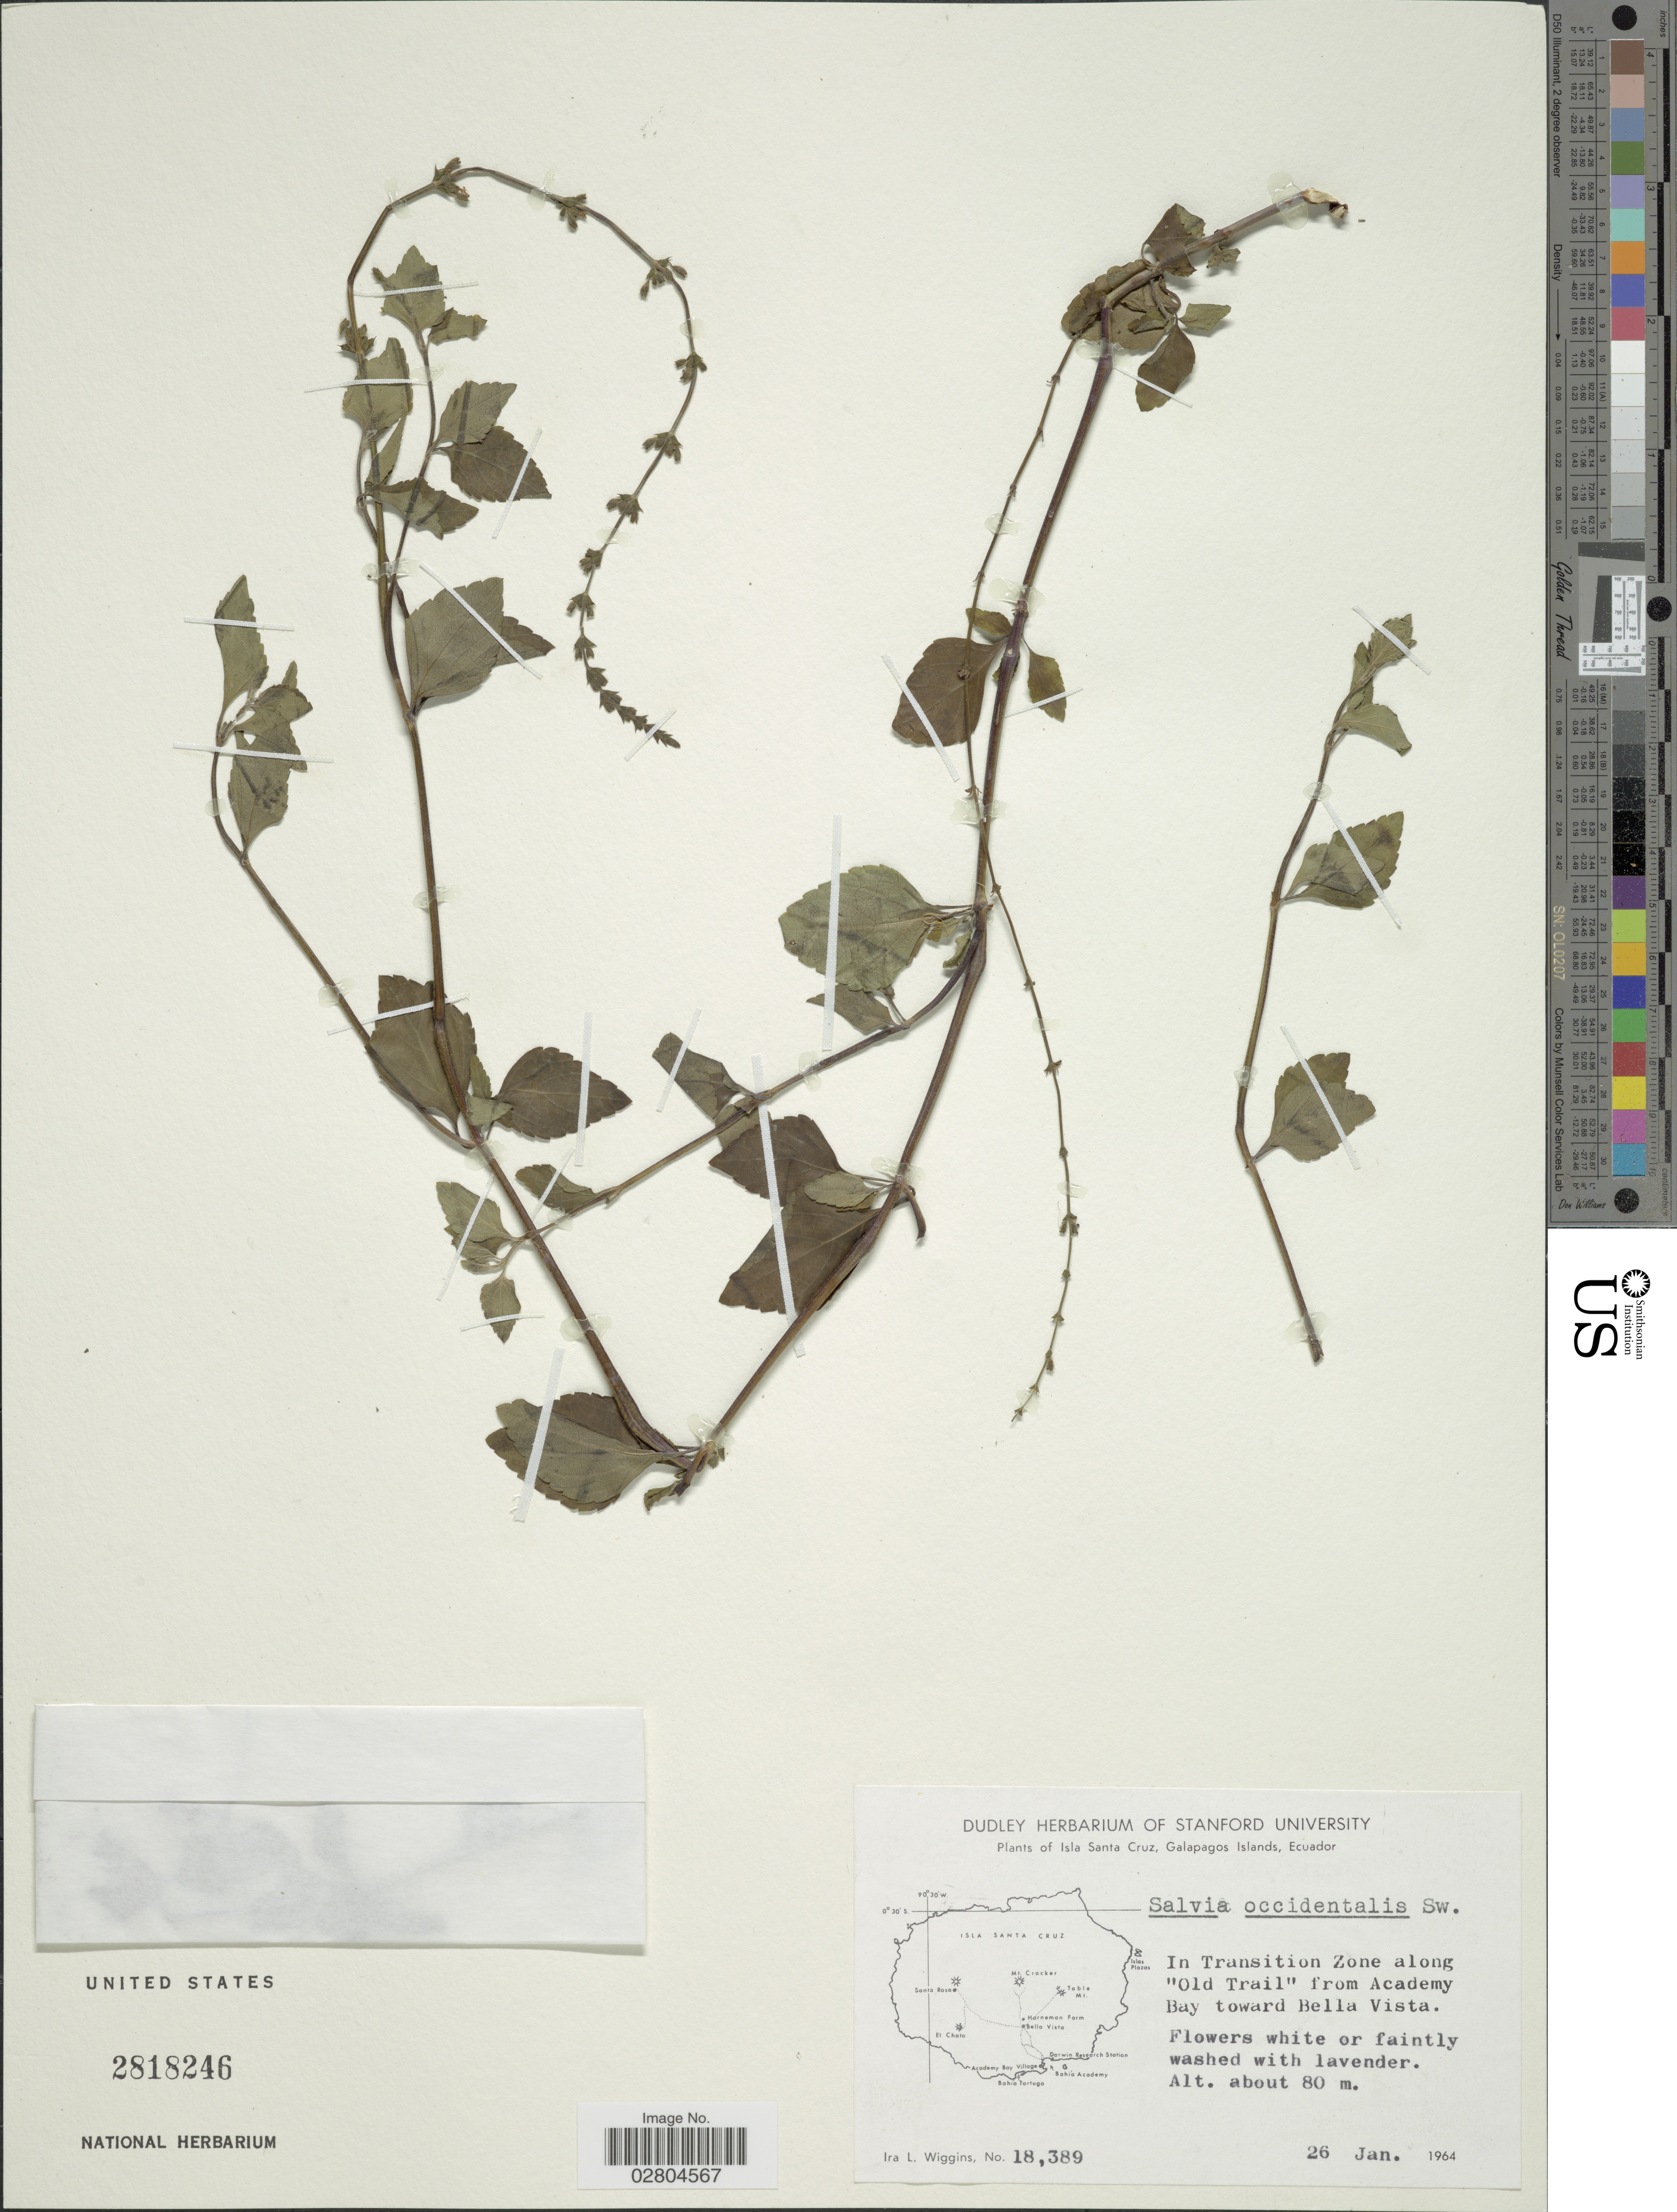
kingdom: Plantae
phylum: Tracheophyta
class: Magnoliopsida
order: Lamiales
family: Lamiaceae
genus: Salvia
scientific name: Salvia occidentalis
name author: Sw.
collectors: I. L. Wiggins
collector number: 18389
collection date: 1964-01-26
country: Ecuador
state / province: Colón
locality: Isla Santa Cruz, Galapagos Islands. In Transition Zone along "Old Trail" from Academy Bay toward Bella Vista.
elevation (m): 80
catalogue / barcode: US 2818246